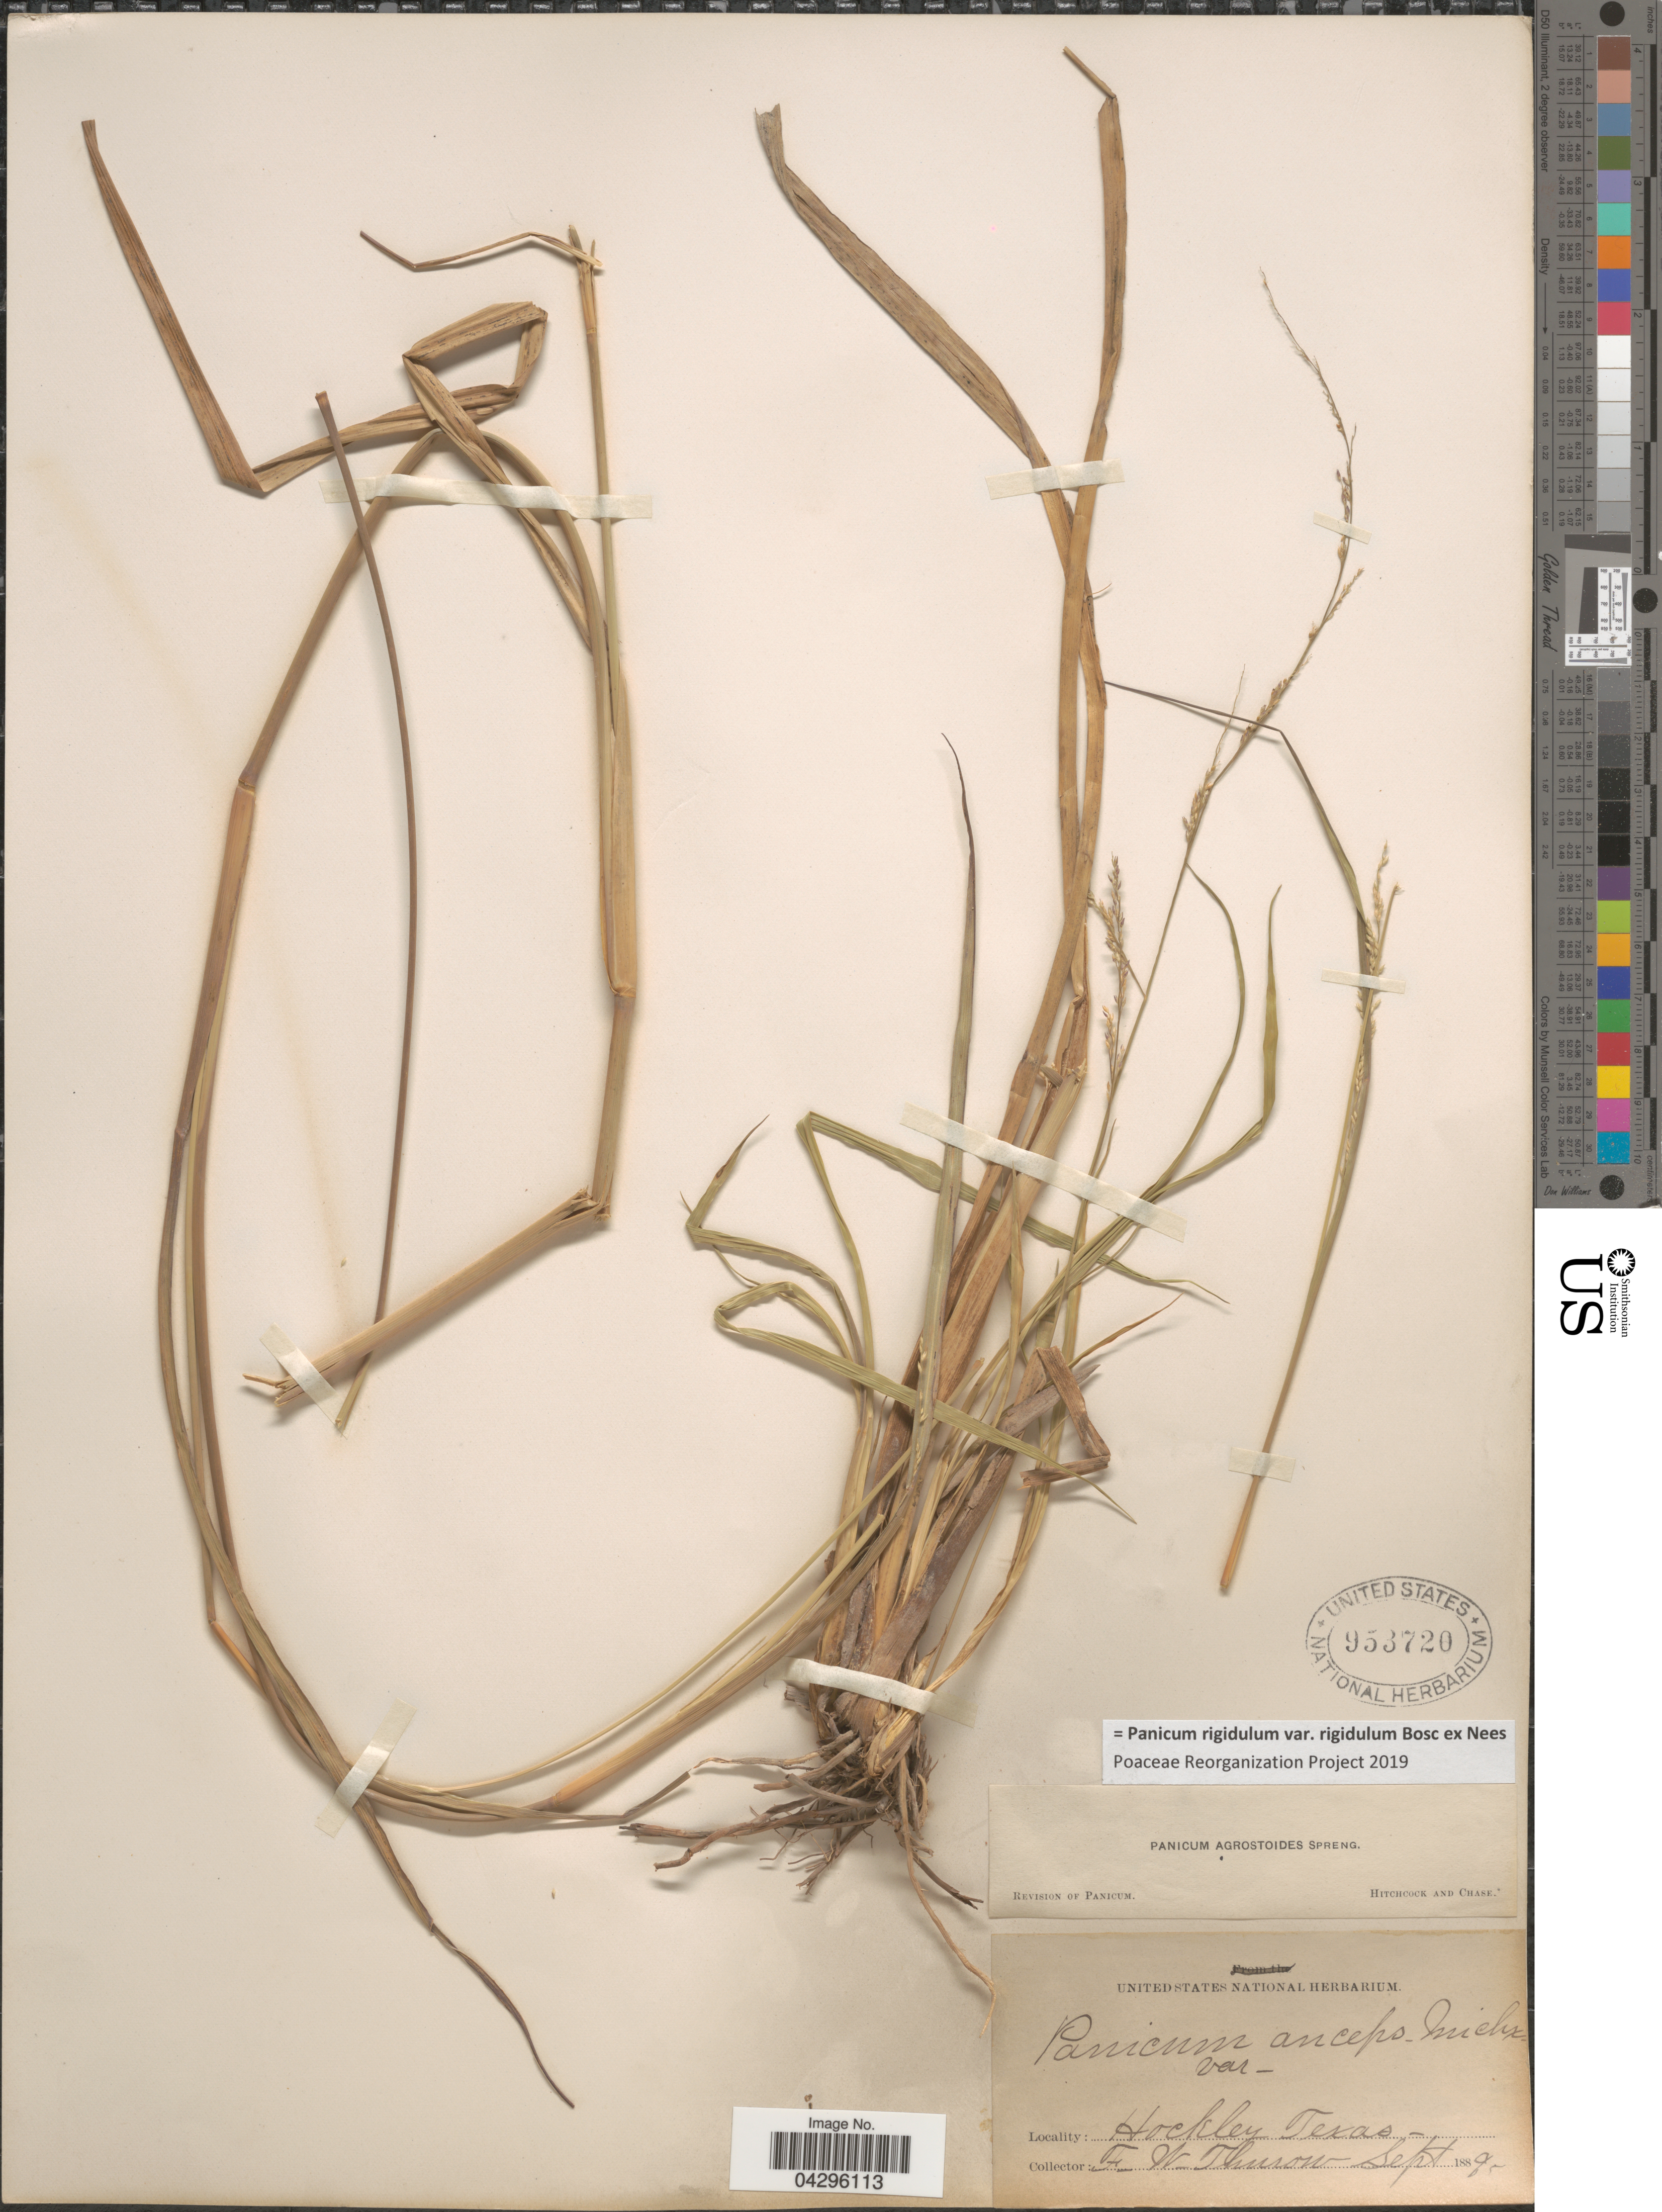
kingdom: Plantae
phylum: Tracheophyta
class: Liliopsida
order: Poales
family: Poaceae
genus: Panicum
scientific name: Panicum rigidulum var. rigidulum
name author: Bosc ex Nees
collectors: F. W. Thurow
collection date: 1889-09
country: United States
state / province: Texas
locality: Hockley.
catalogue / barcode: US 953720